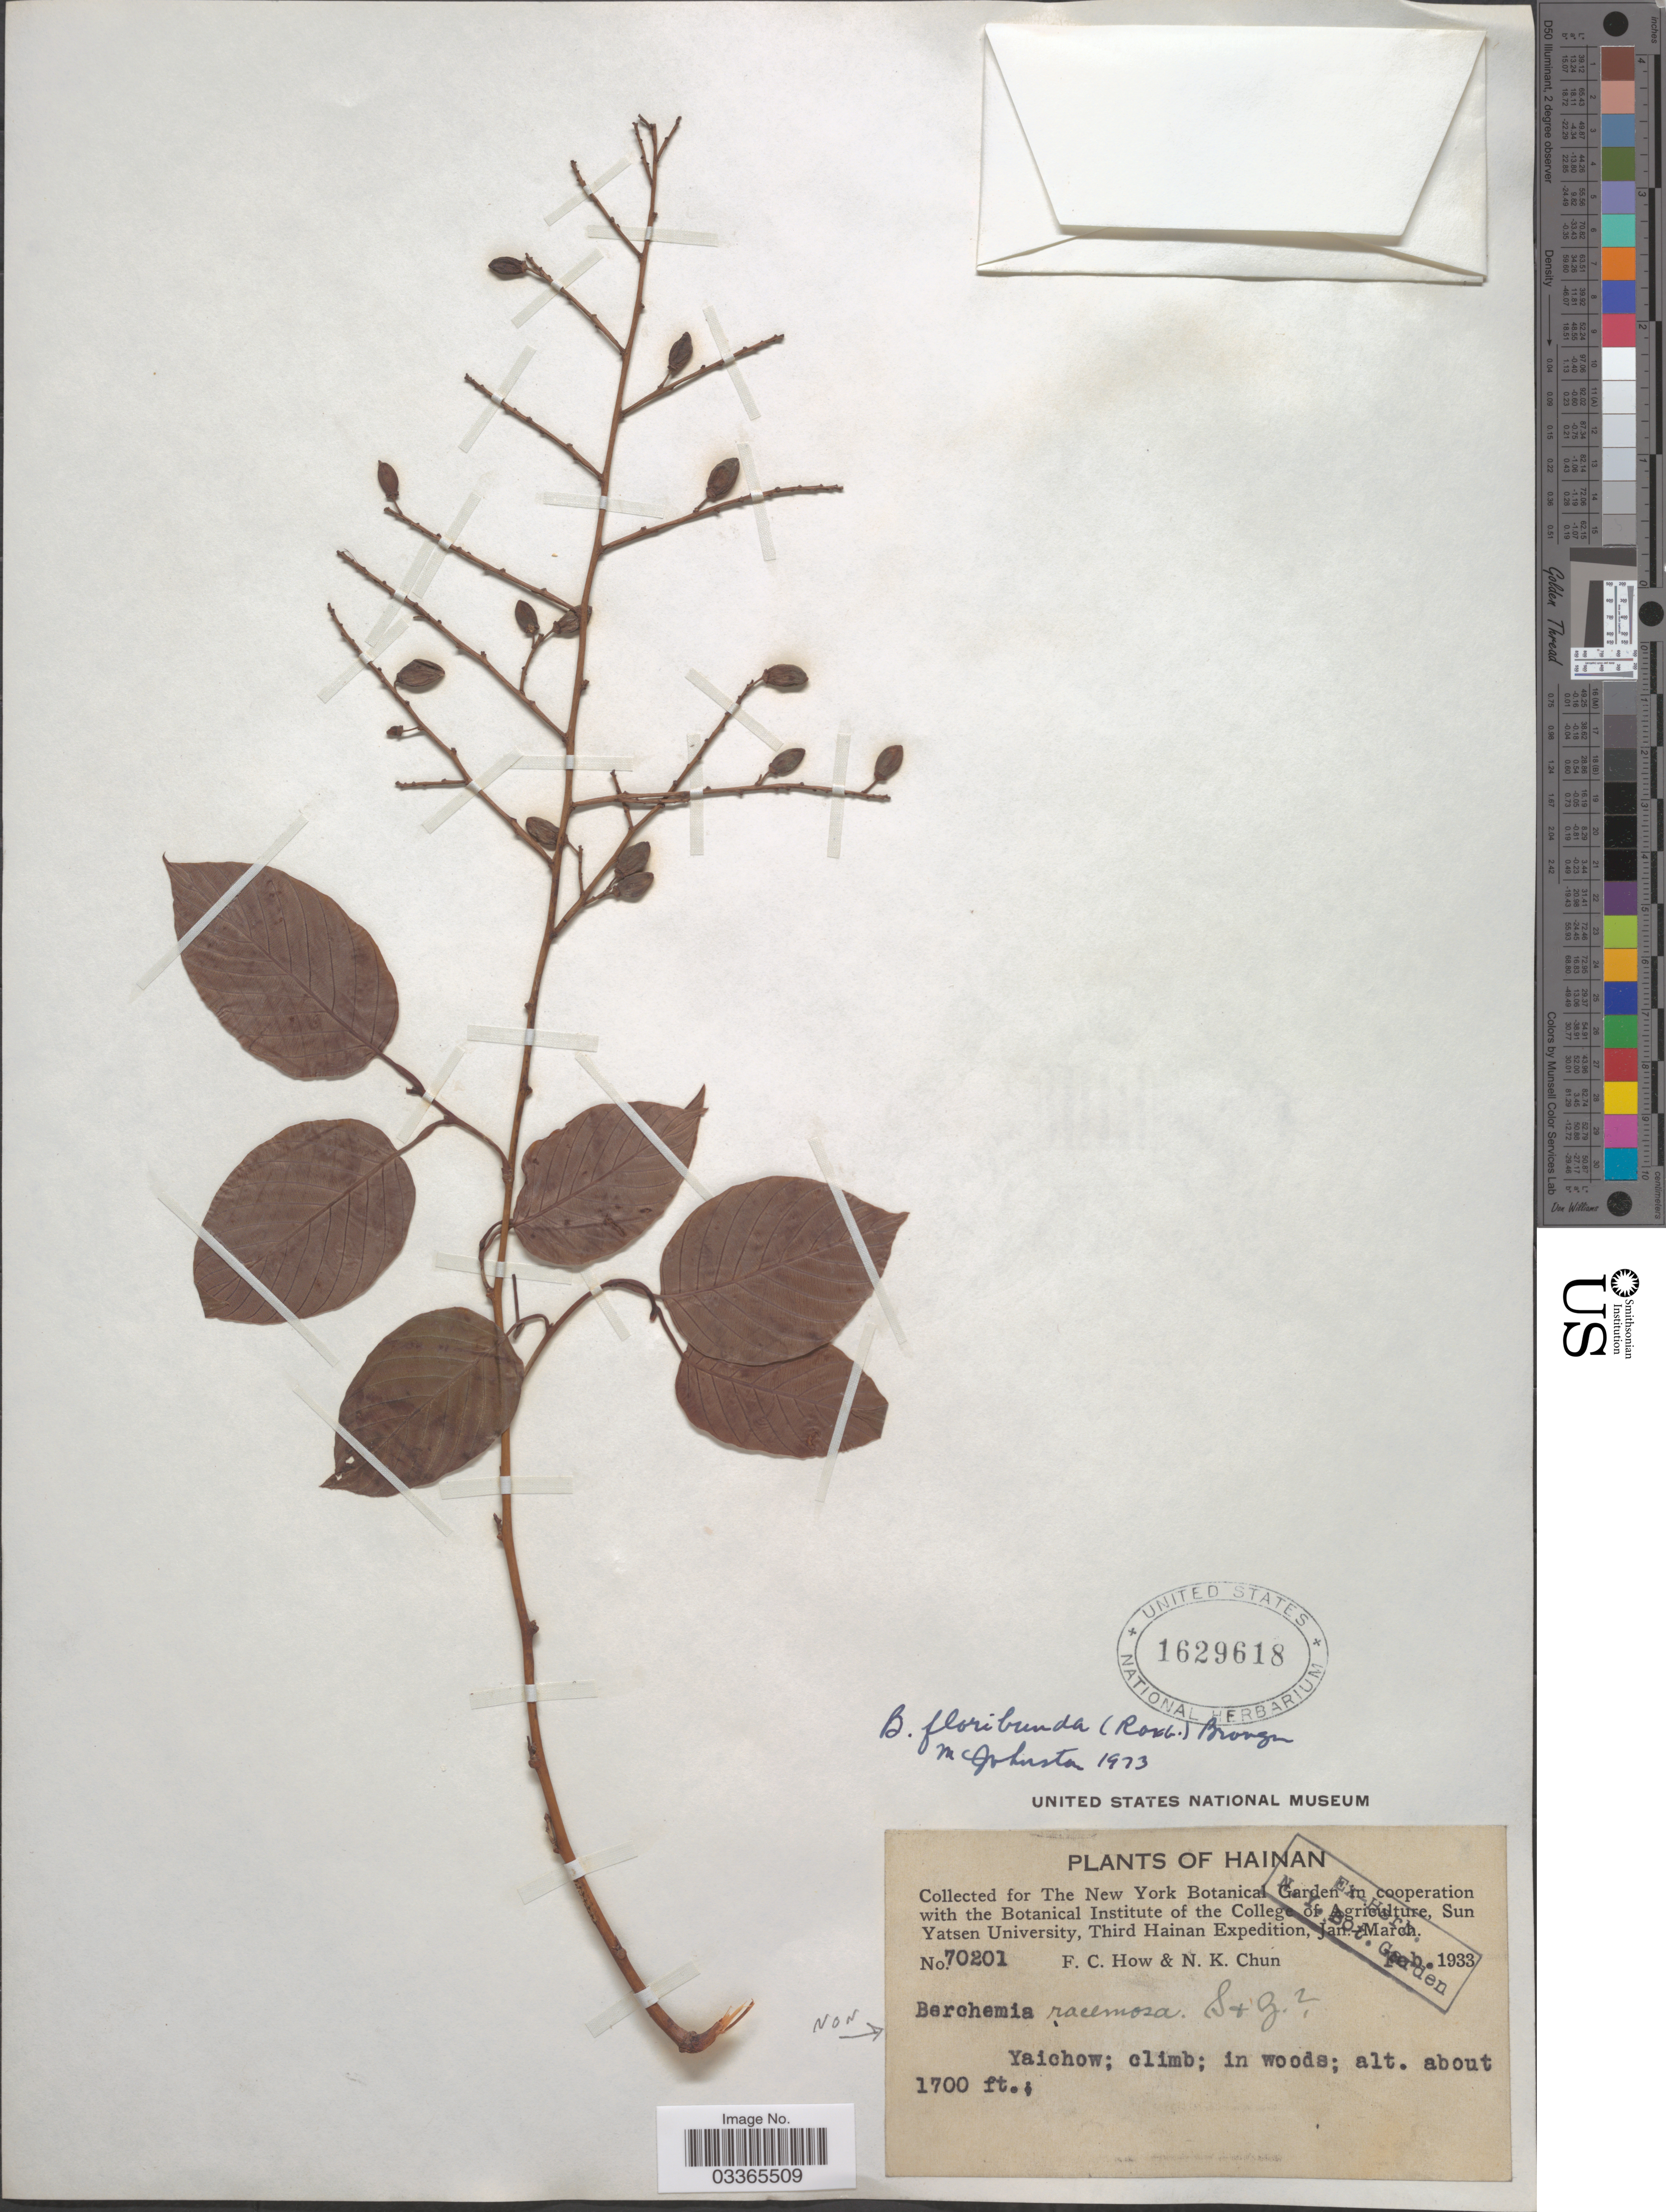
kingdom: Plantae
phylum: Tracheophyta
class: Magnoliopsida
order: Rosales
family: Rhamnaceae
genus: Berchemia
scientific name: Berchemia floribunda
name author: (Wall.) Brongn.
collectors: F. C. How & N. K. Chun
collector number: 70201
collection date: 1933-02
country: China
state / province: Hainan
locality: Yaichow.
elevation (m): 518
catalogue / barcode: US 1629618